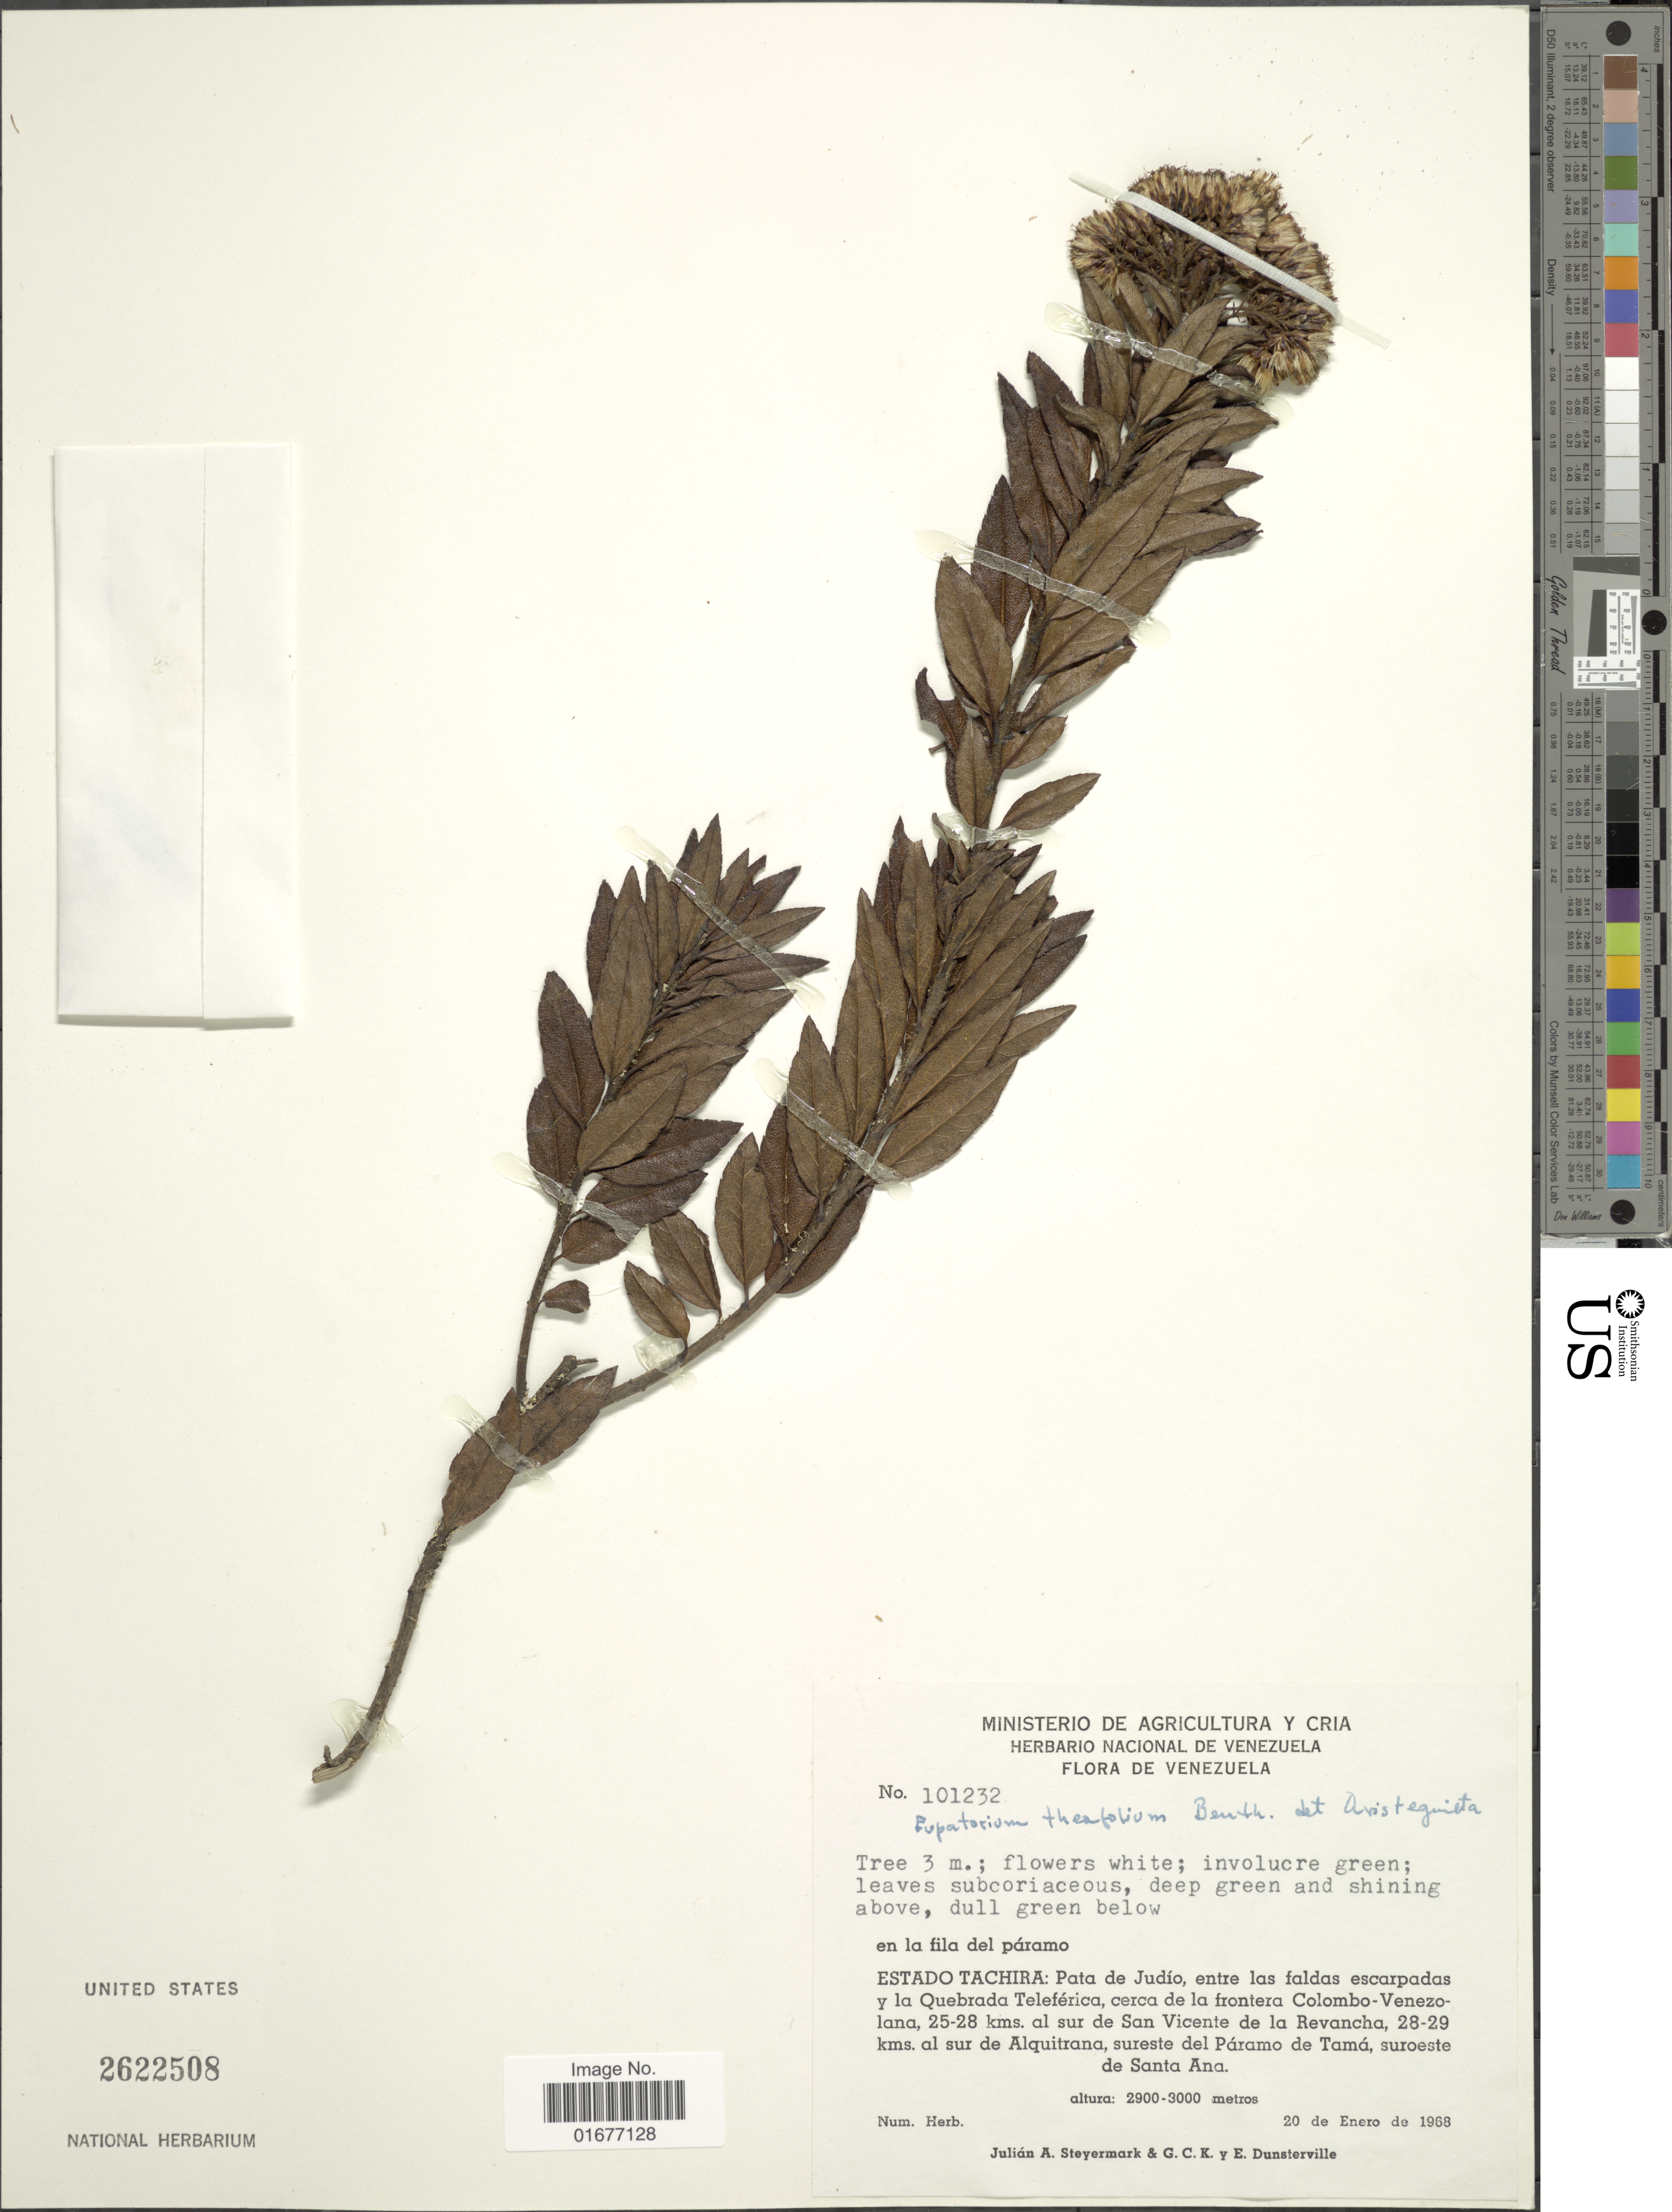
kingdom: Plantae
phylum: Tracheophyta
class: Magnoliopsida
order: Asterales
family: Asteraceae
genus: Ageratina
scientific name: Ageratina theaefolia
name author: (Benth.) R.M. King & H. Rob.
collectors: J. Steyermark, G. C. K. Dunsterville & E. Dunsterville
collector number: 101232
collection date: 1968-01-20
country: Venezuela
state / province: Tachira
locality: Cerca de la frontera Colombo-Venezolana, 25-28 kms. al sur de San Vicente de la Revancha, 28-29 kms. al sur de Alquitrana, sureste del Paramo de Tama, suroeste de Santa Ana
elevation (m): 2900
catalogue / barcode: US 2622508